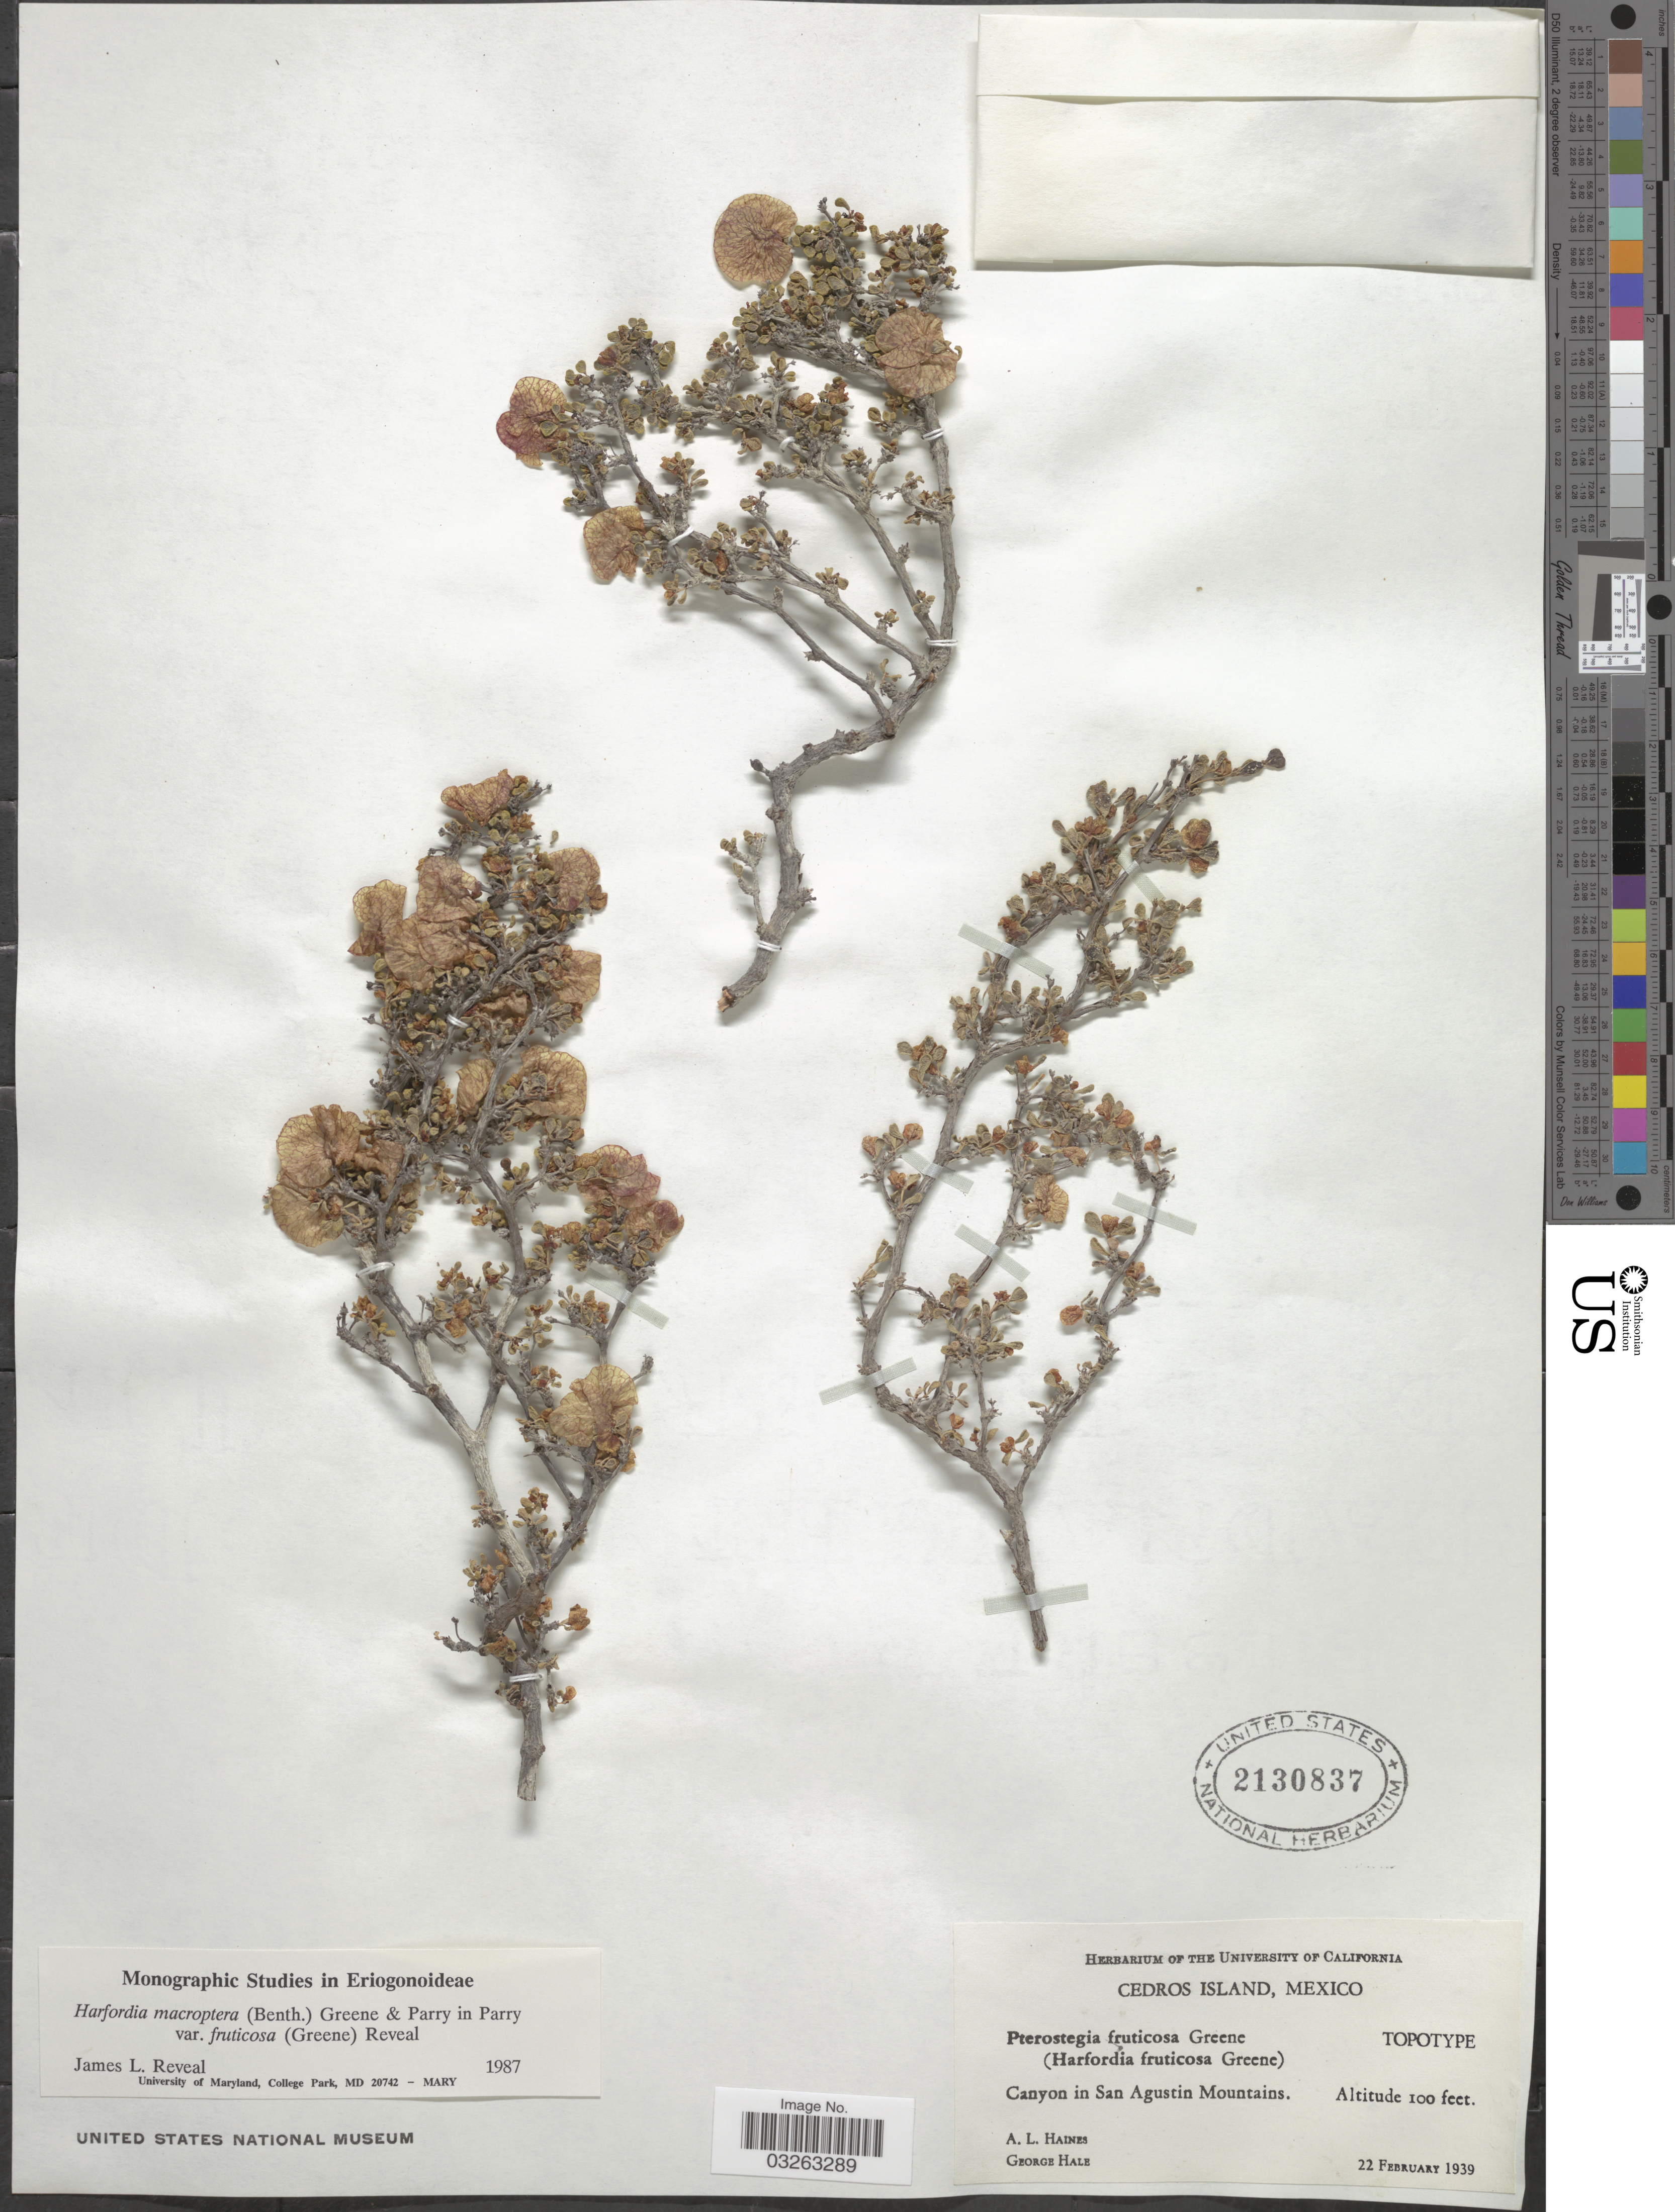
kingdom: Plantae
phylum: Tracheophyta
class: Magnoliopsida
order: Caryophyllales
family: Polygonaceae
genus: Harfordia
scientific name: Harfordia macroptera var. fruticosa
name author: (Greene) Reveal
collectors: A. L. Haines & G. Hale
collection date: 1939-02-22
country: Mexico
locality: Cedros Island. Canyon in San Agustin Mountains.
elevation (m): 30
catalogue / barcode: US 2130837